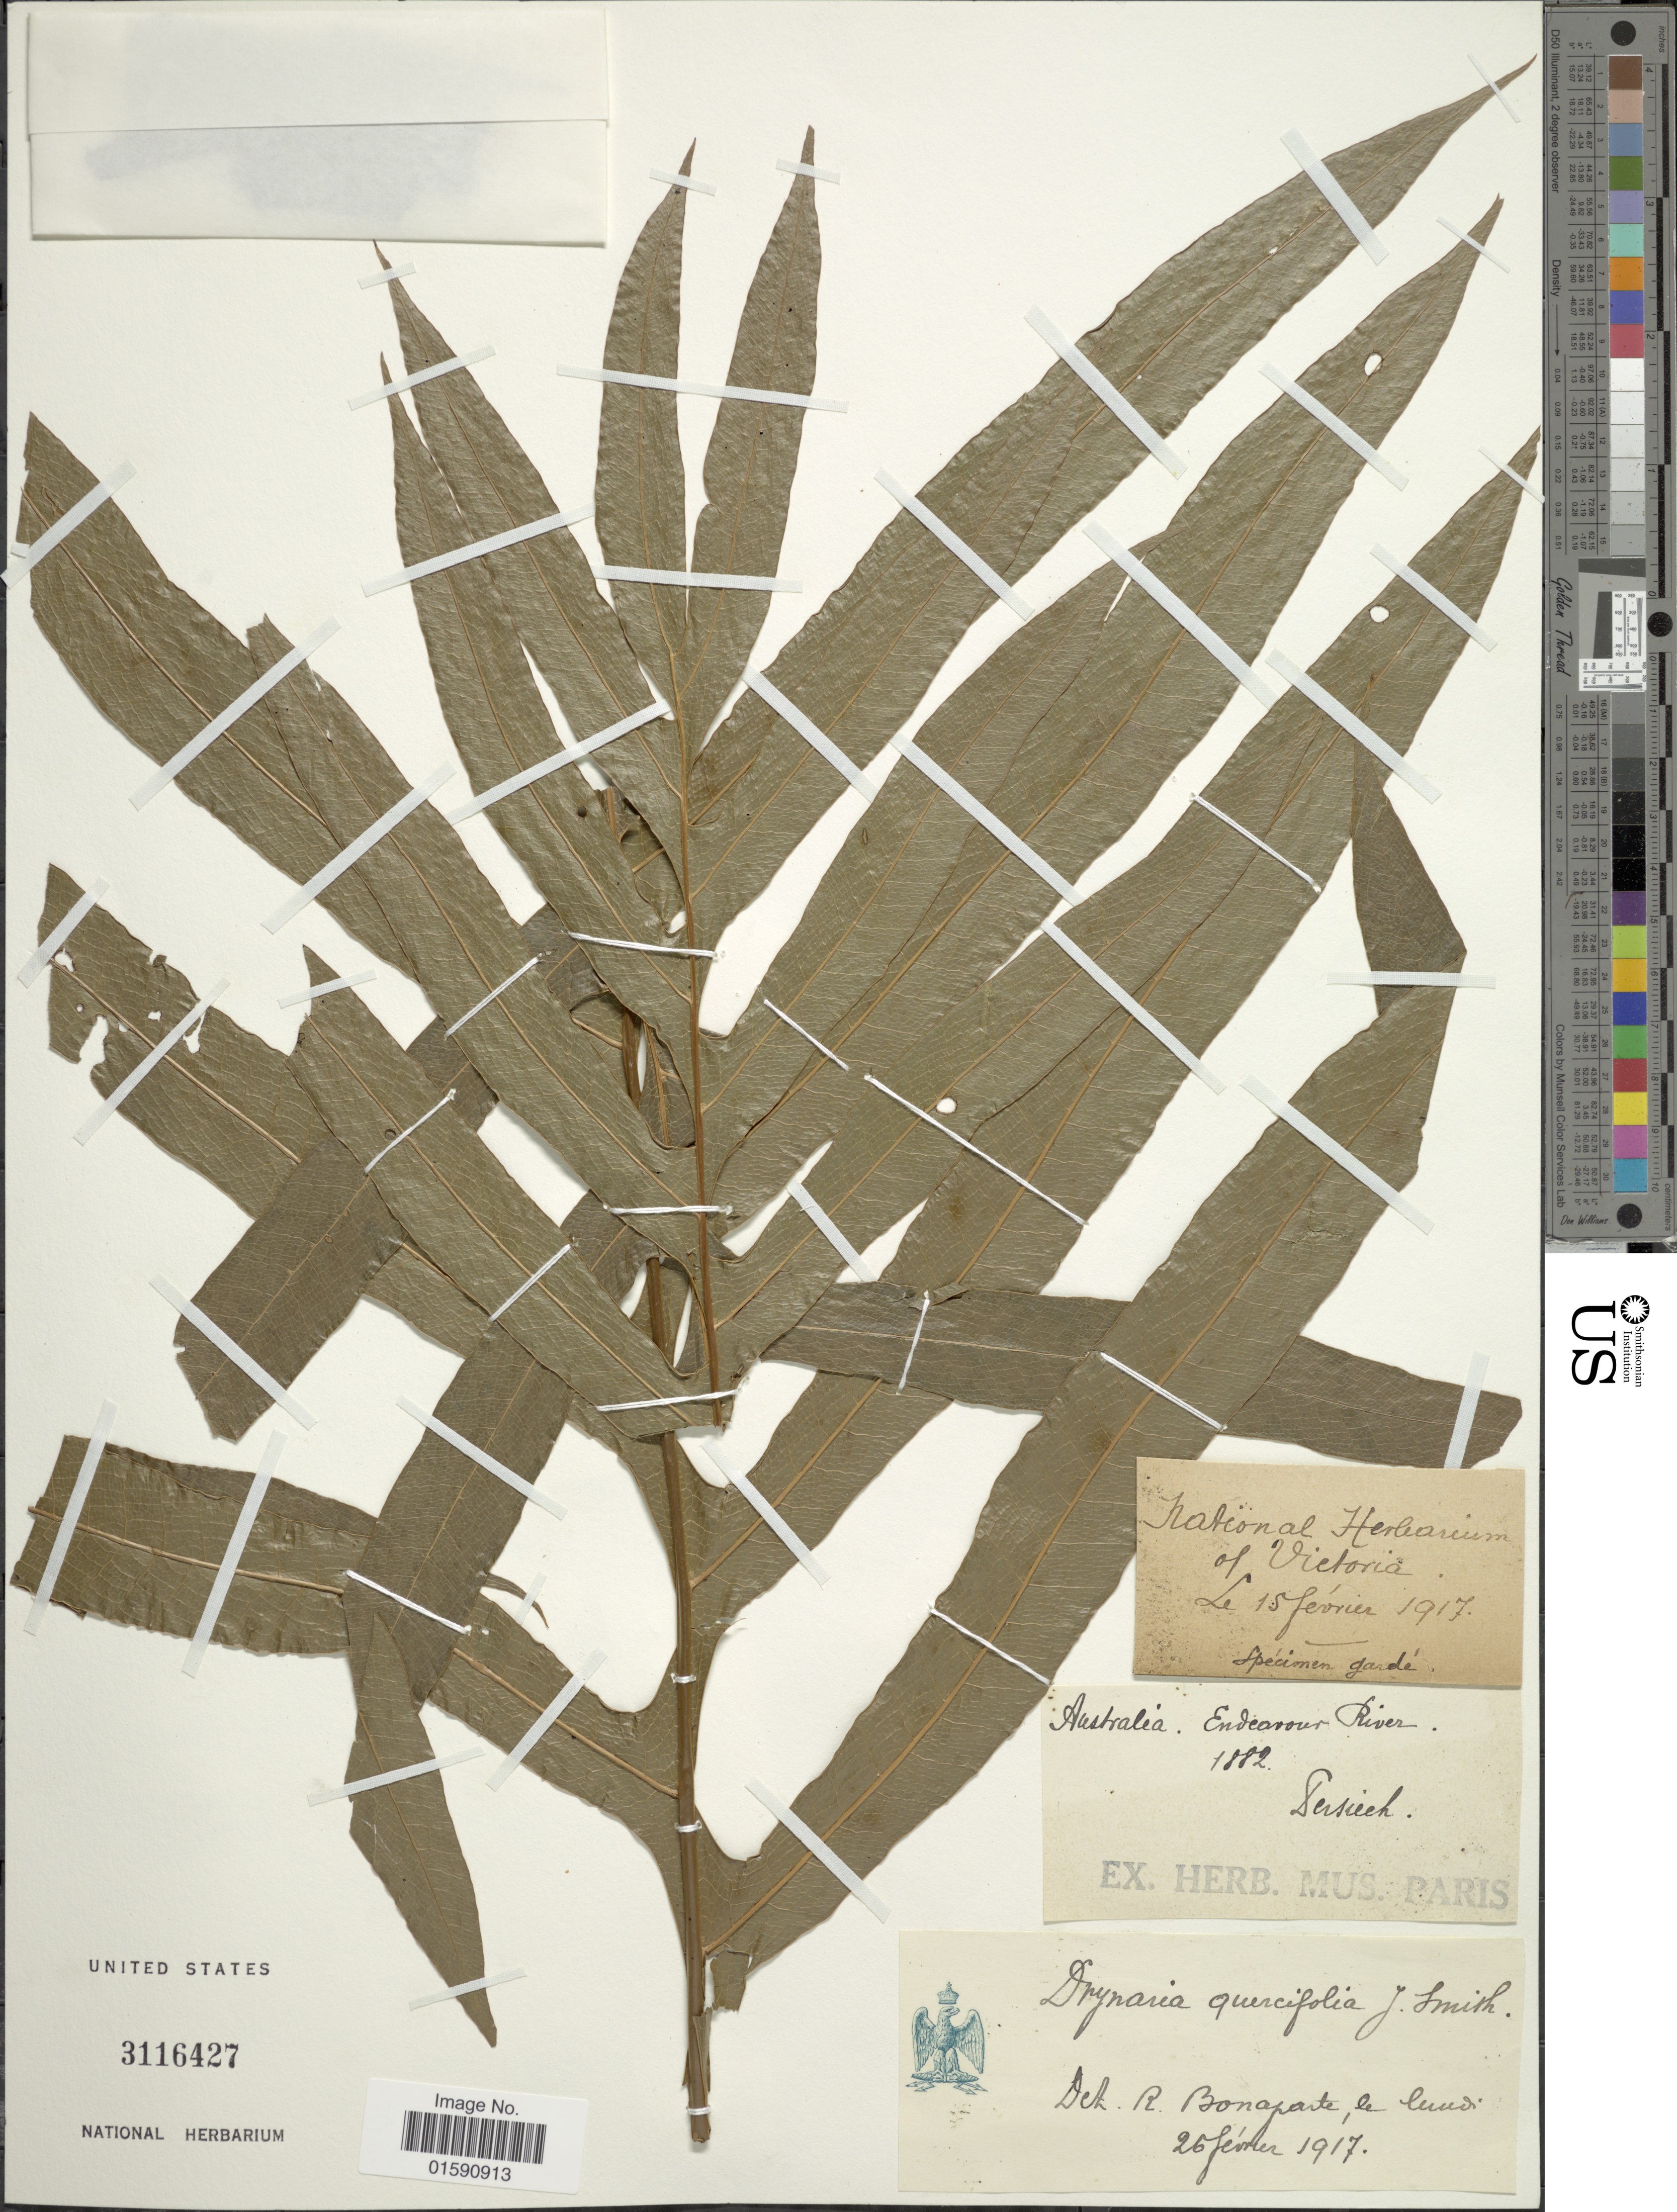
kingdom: Plantae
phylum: Tracheophyta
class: Polypodiopsida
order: Polypodiales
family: Polypodiaceae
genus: Drynaria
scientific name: Drynaria quercifolia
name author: (L.) J. Sm.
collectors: ex herb. Mus. Paris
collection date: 1882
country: Australia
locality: Endeavour River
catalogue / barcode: US 3116427